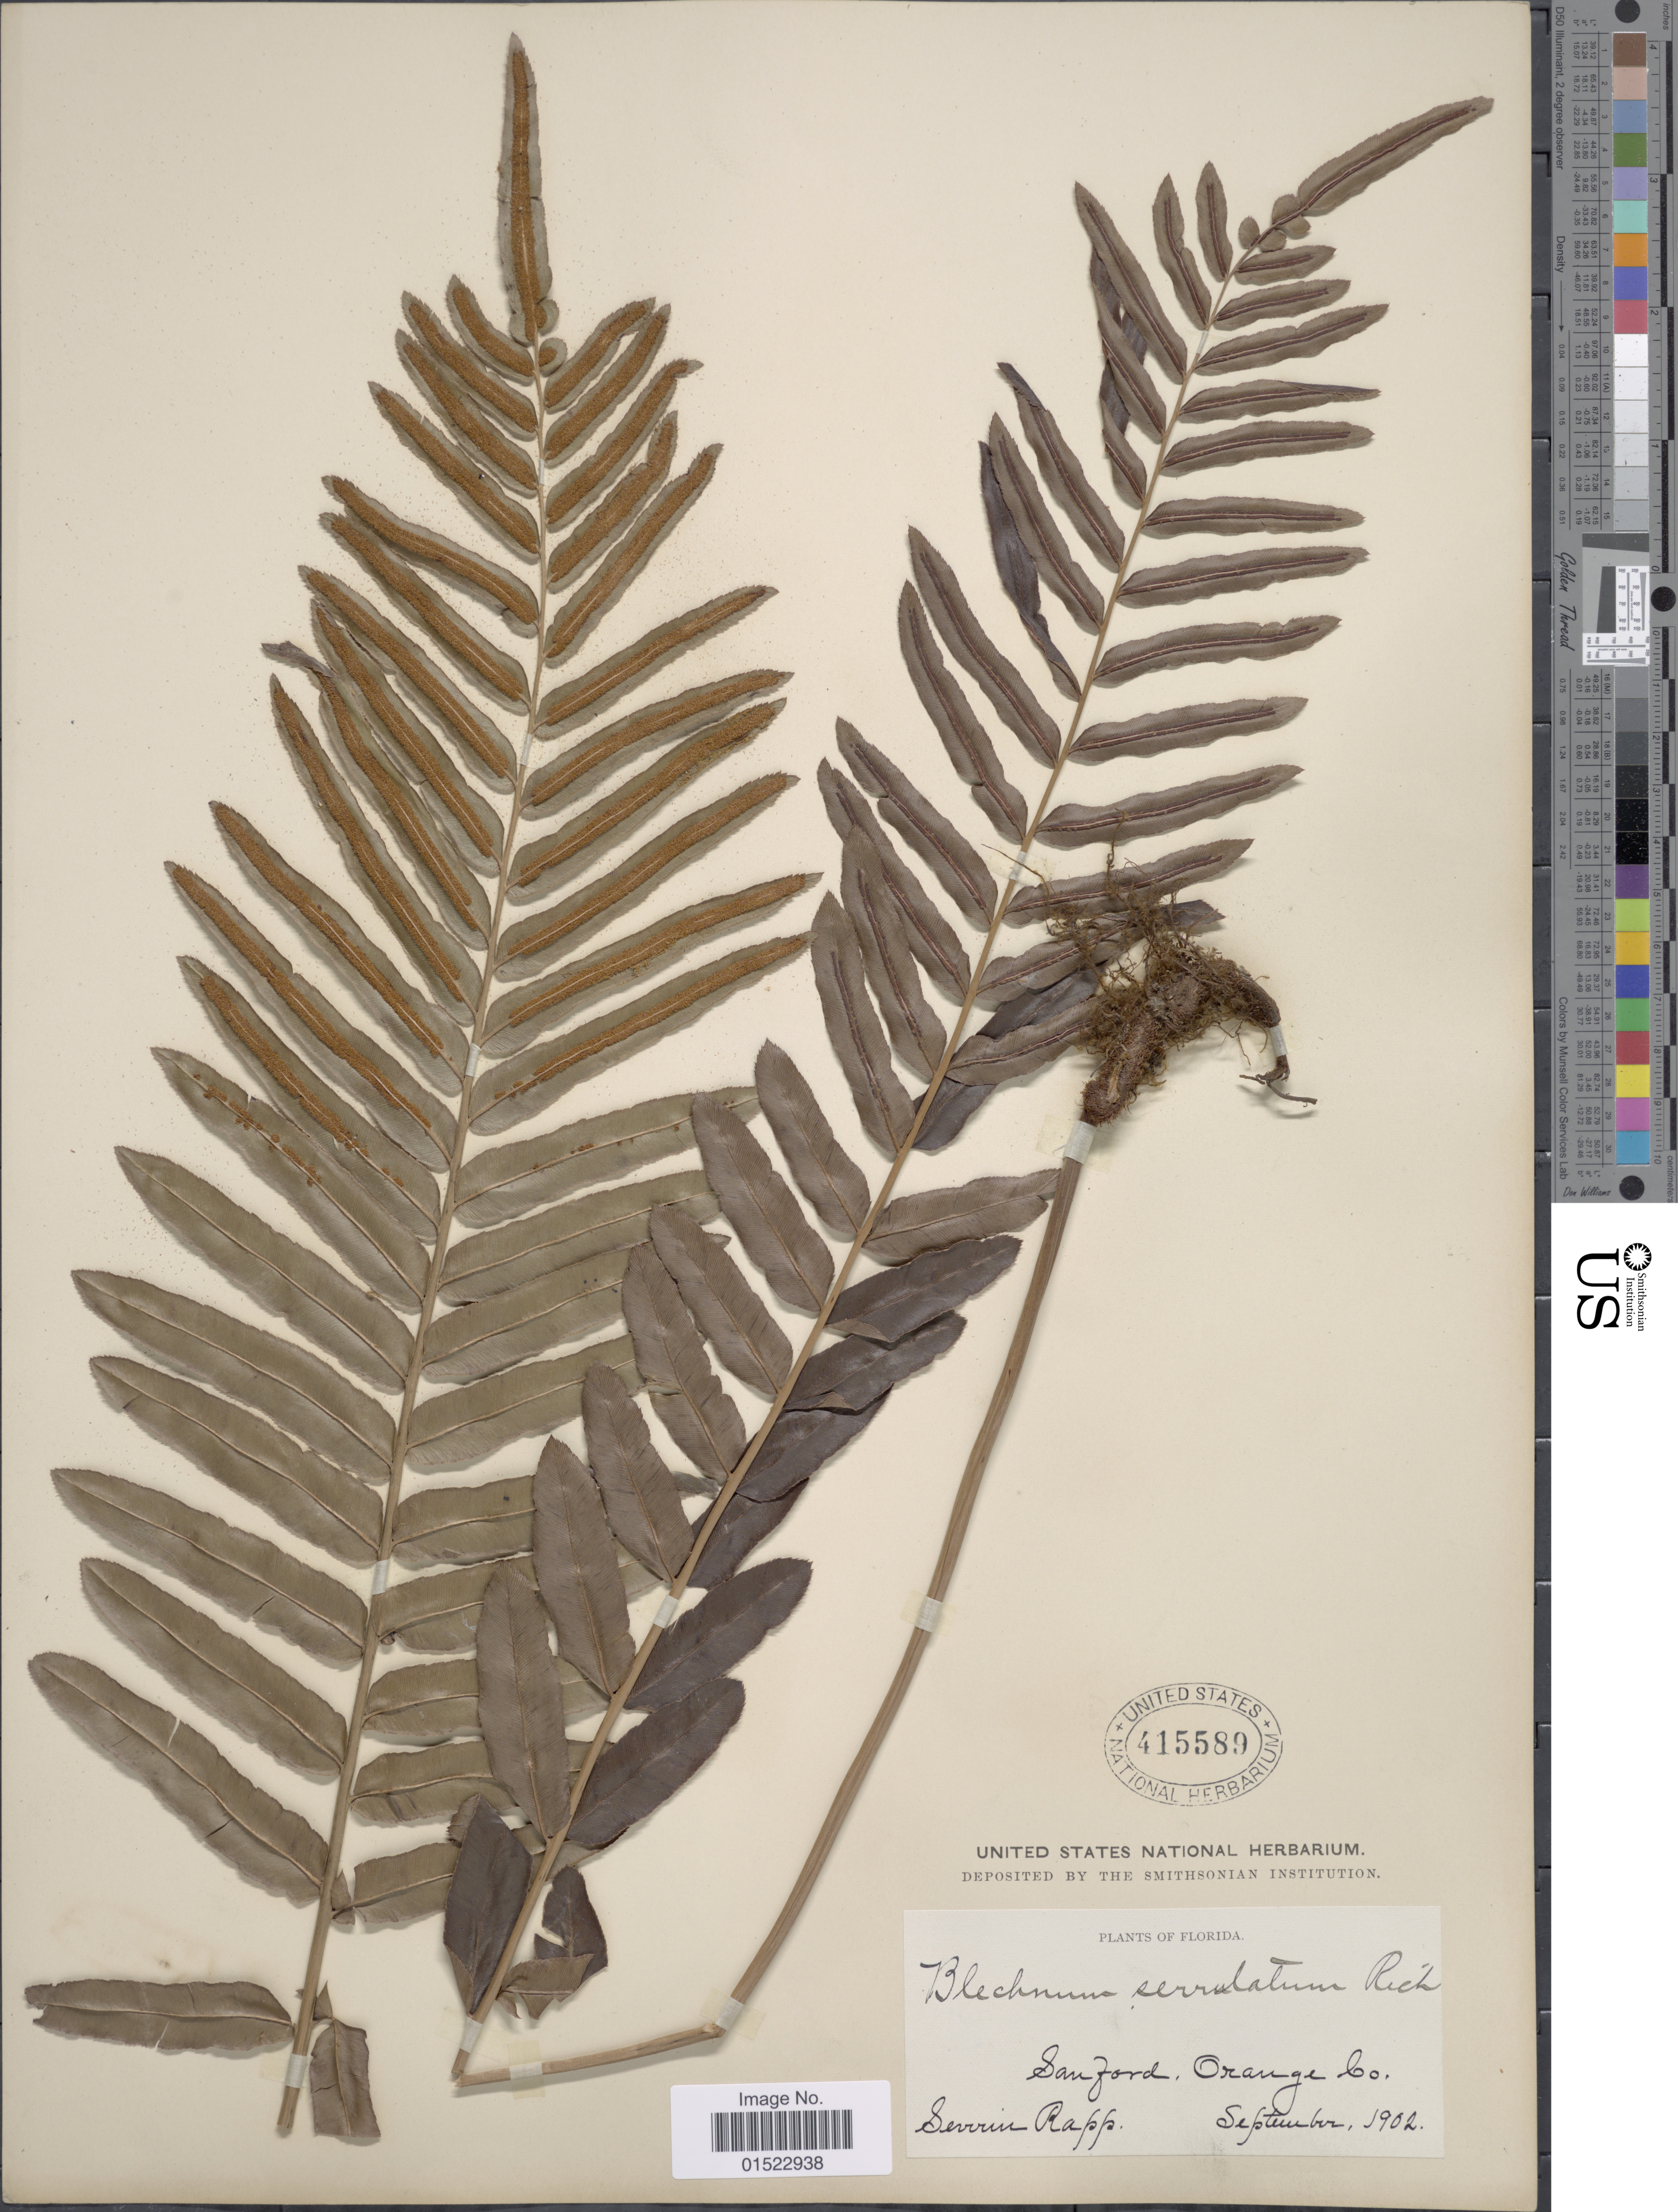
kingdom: Plantae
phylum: Tracheophyta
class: Polypodiopsida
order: Polypodiales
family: Blechnaceae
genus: Telmatoblechnum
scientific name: Telmatoblechnum serrulatum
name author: (Rich.) Perrie et al.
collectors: S. Rapp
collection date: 1902-09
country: United States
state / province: Florida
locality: Sanford, Orange Co.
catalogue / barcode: US 415589